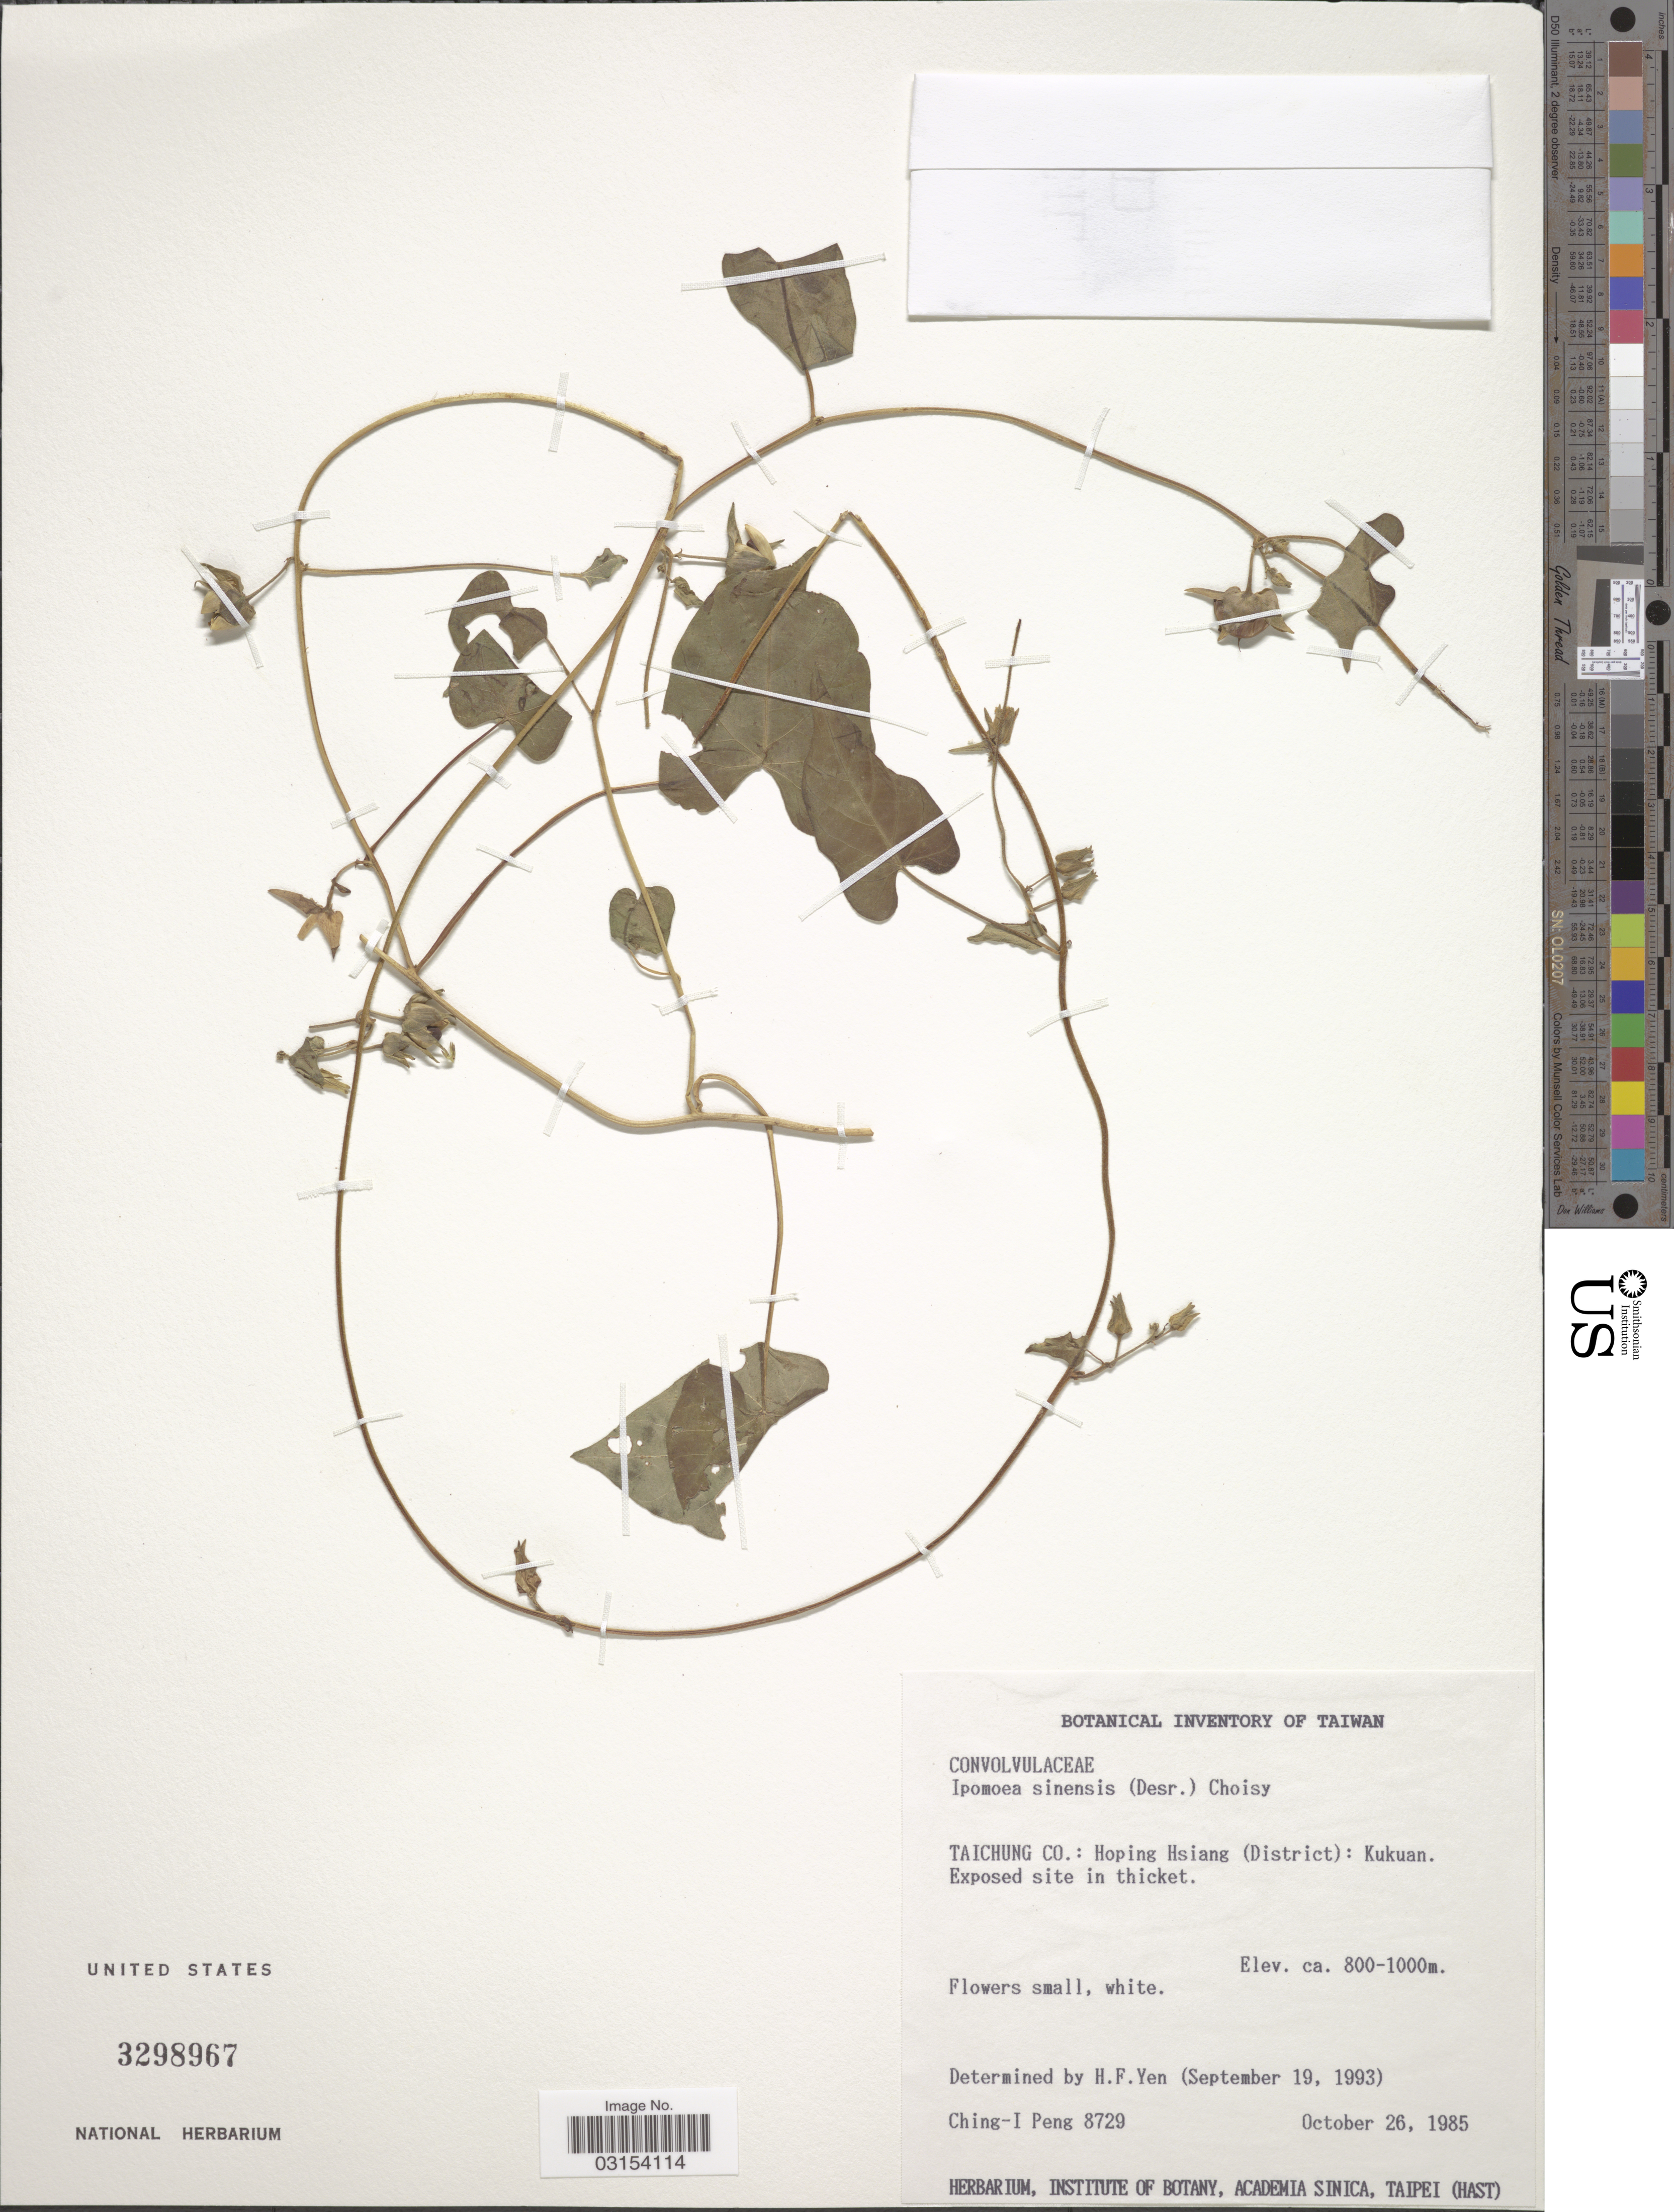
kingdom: Plantae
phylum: Tracheophyta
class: Magnoliopsida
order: Solanales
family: Convolvulaceae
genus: Ipomoea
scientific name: Ipomoea sinensis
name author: (Desr.) Choisy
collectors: C.-I Peng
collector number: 8729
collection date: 1985-10-26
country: Taiwan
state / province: Taichung City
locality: Taichung Co.: Hoping Hsiang (District): Kukuan.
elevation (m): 800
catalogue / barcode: US 3298967